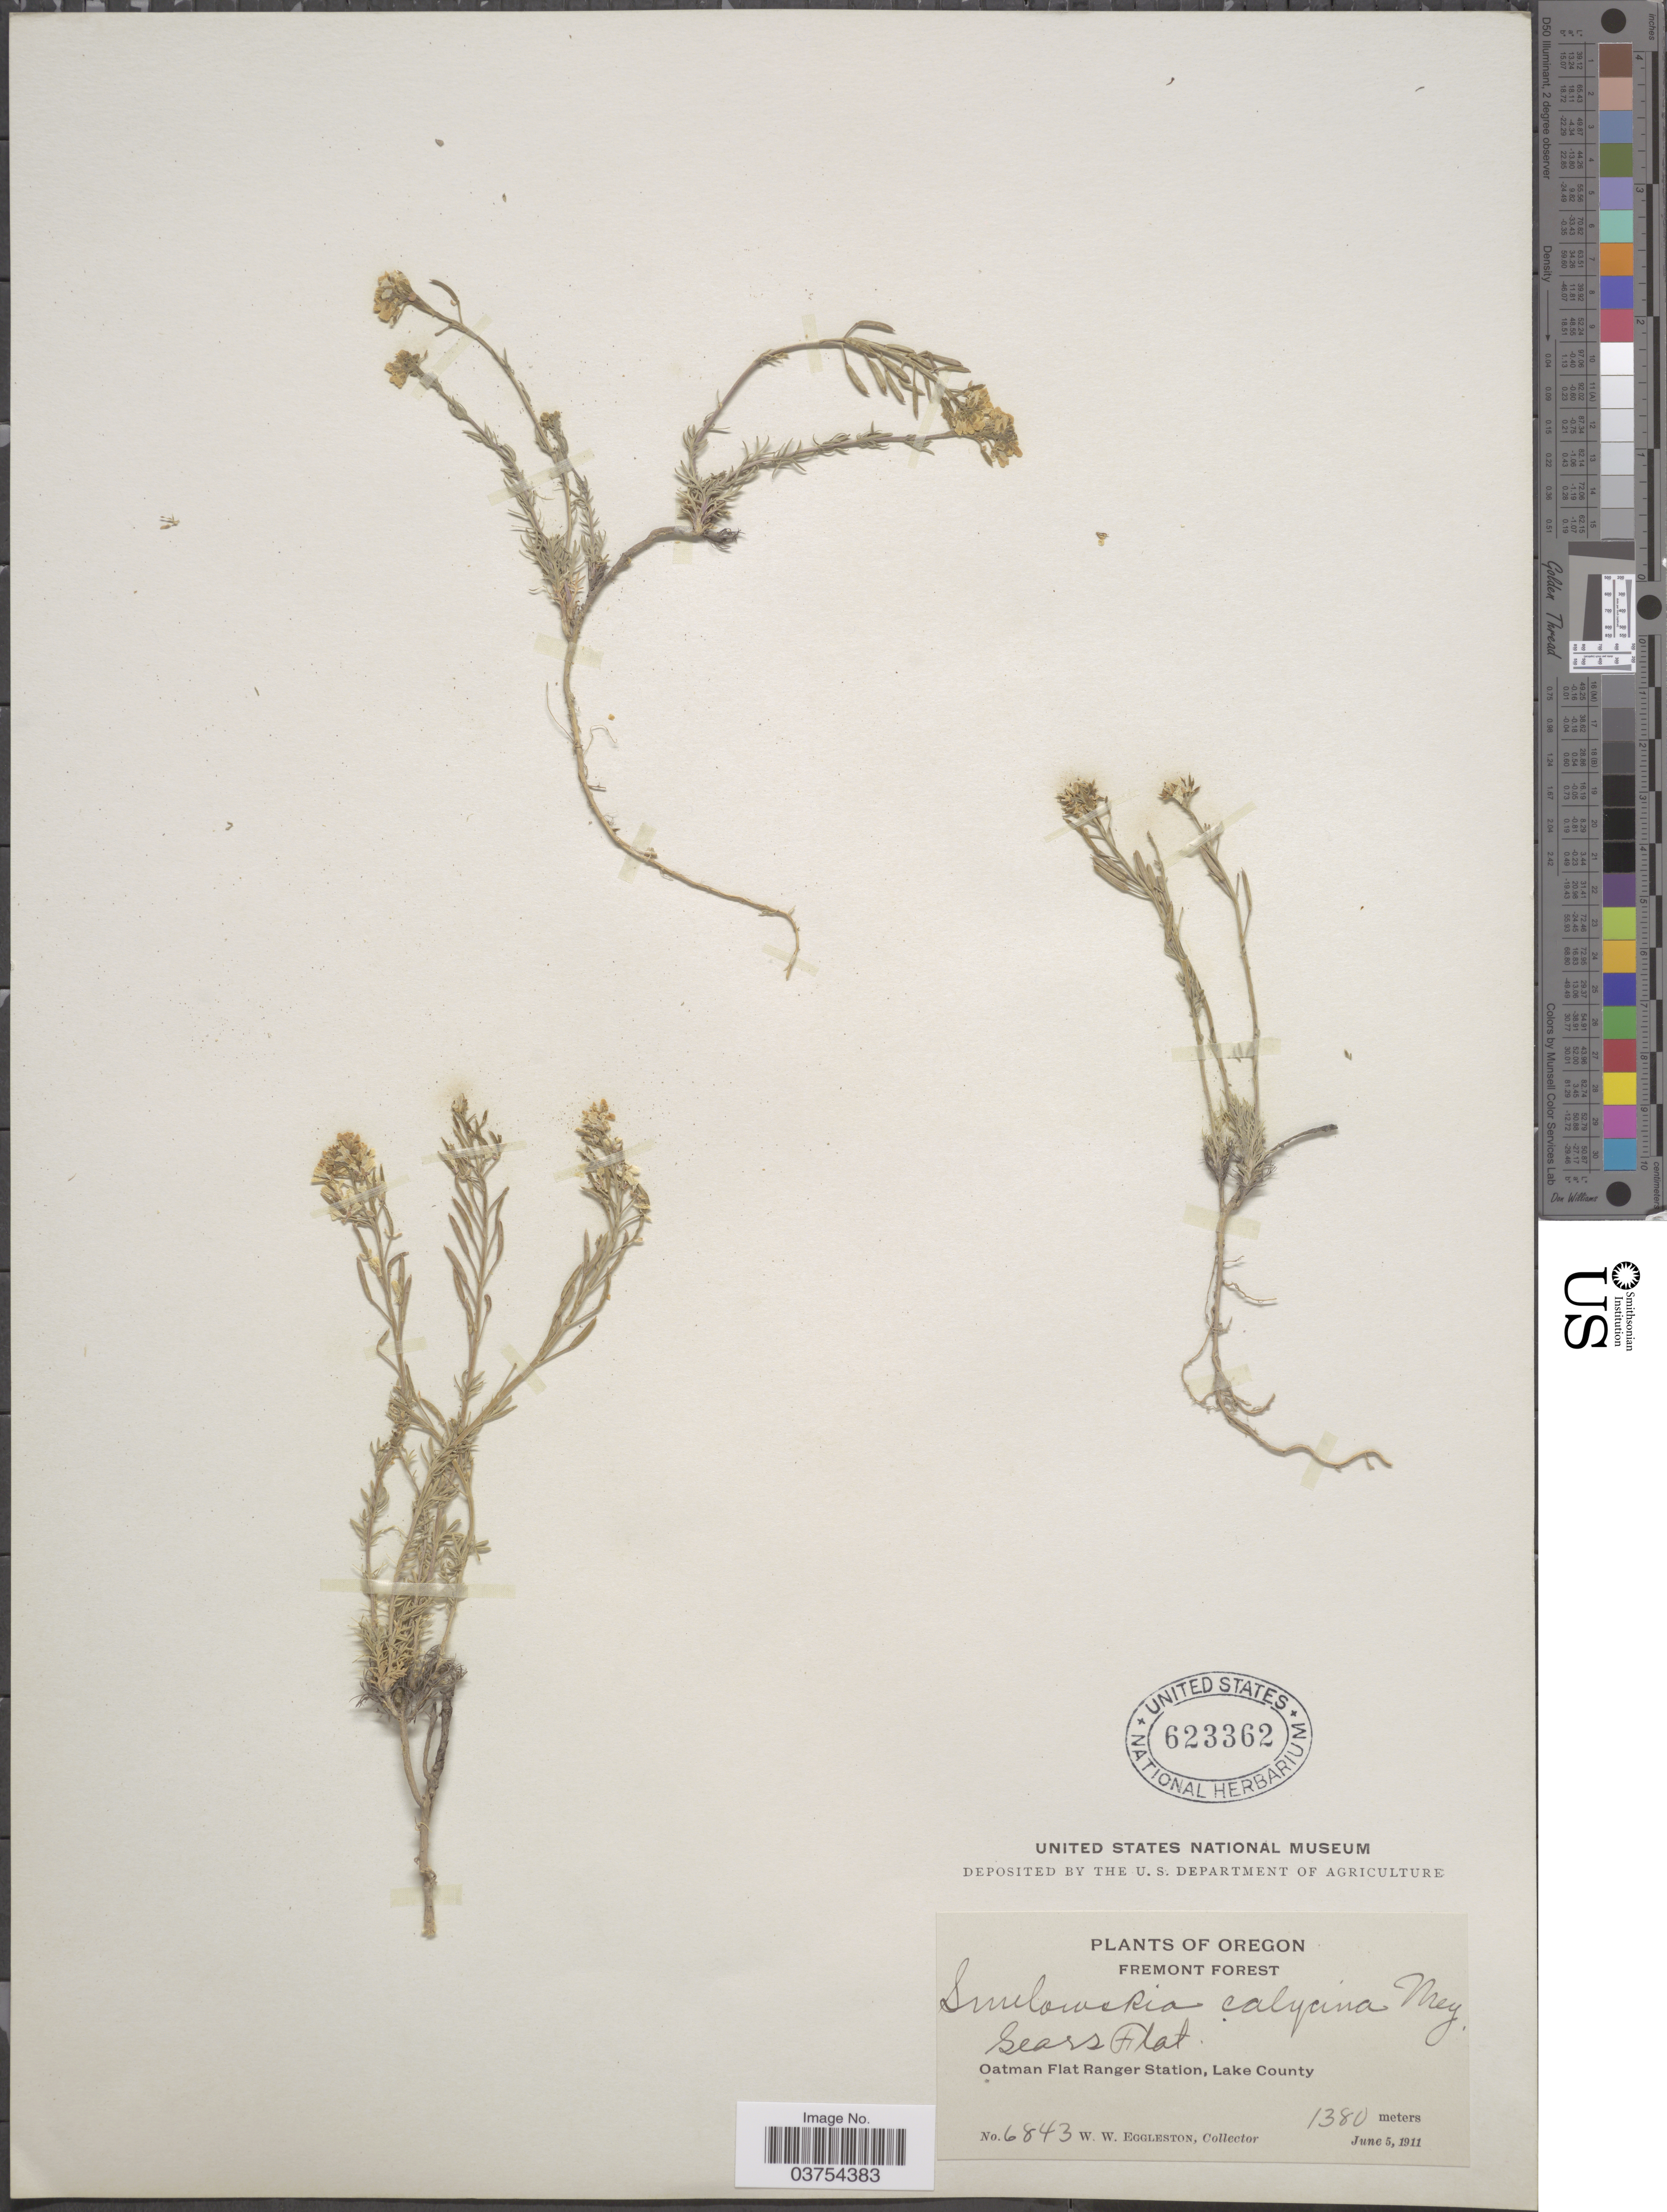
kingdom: Plantae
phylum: Tracheophyta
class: Magnoliopsida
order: Brassicales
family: Brassicaceae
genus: Smelowskia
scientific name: Smelowskia fremontii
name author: S. Watson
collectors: W. W. Eggleston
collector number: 6843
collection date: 1911-06-05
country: United States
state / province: Oregon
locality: Fremont Forest. Sears Flat. Oatman Flat Ranger Station, Lake County.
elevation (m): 1380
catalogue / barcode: US 623362